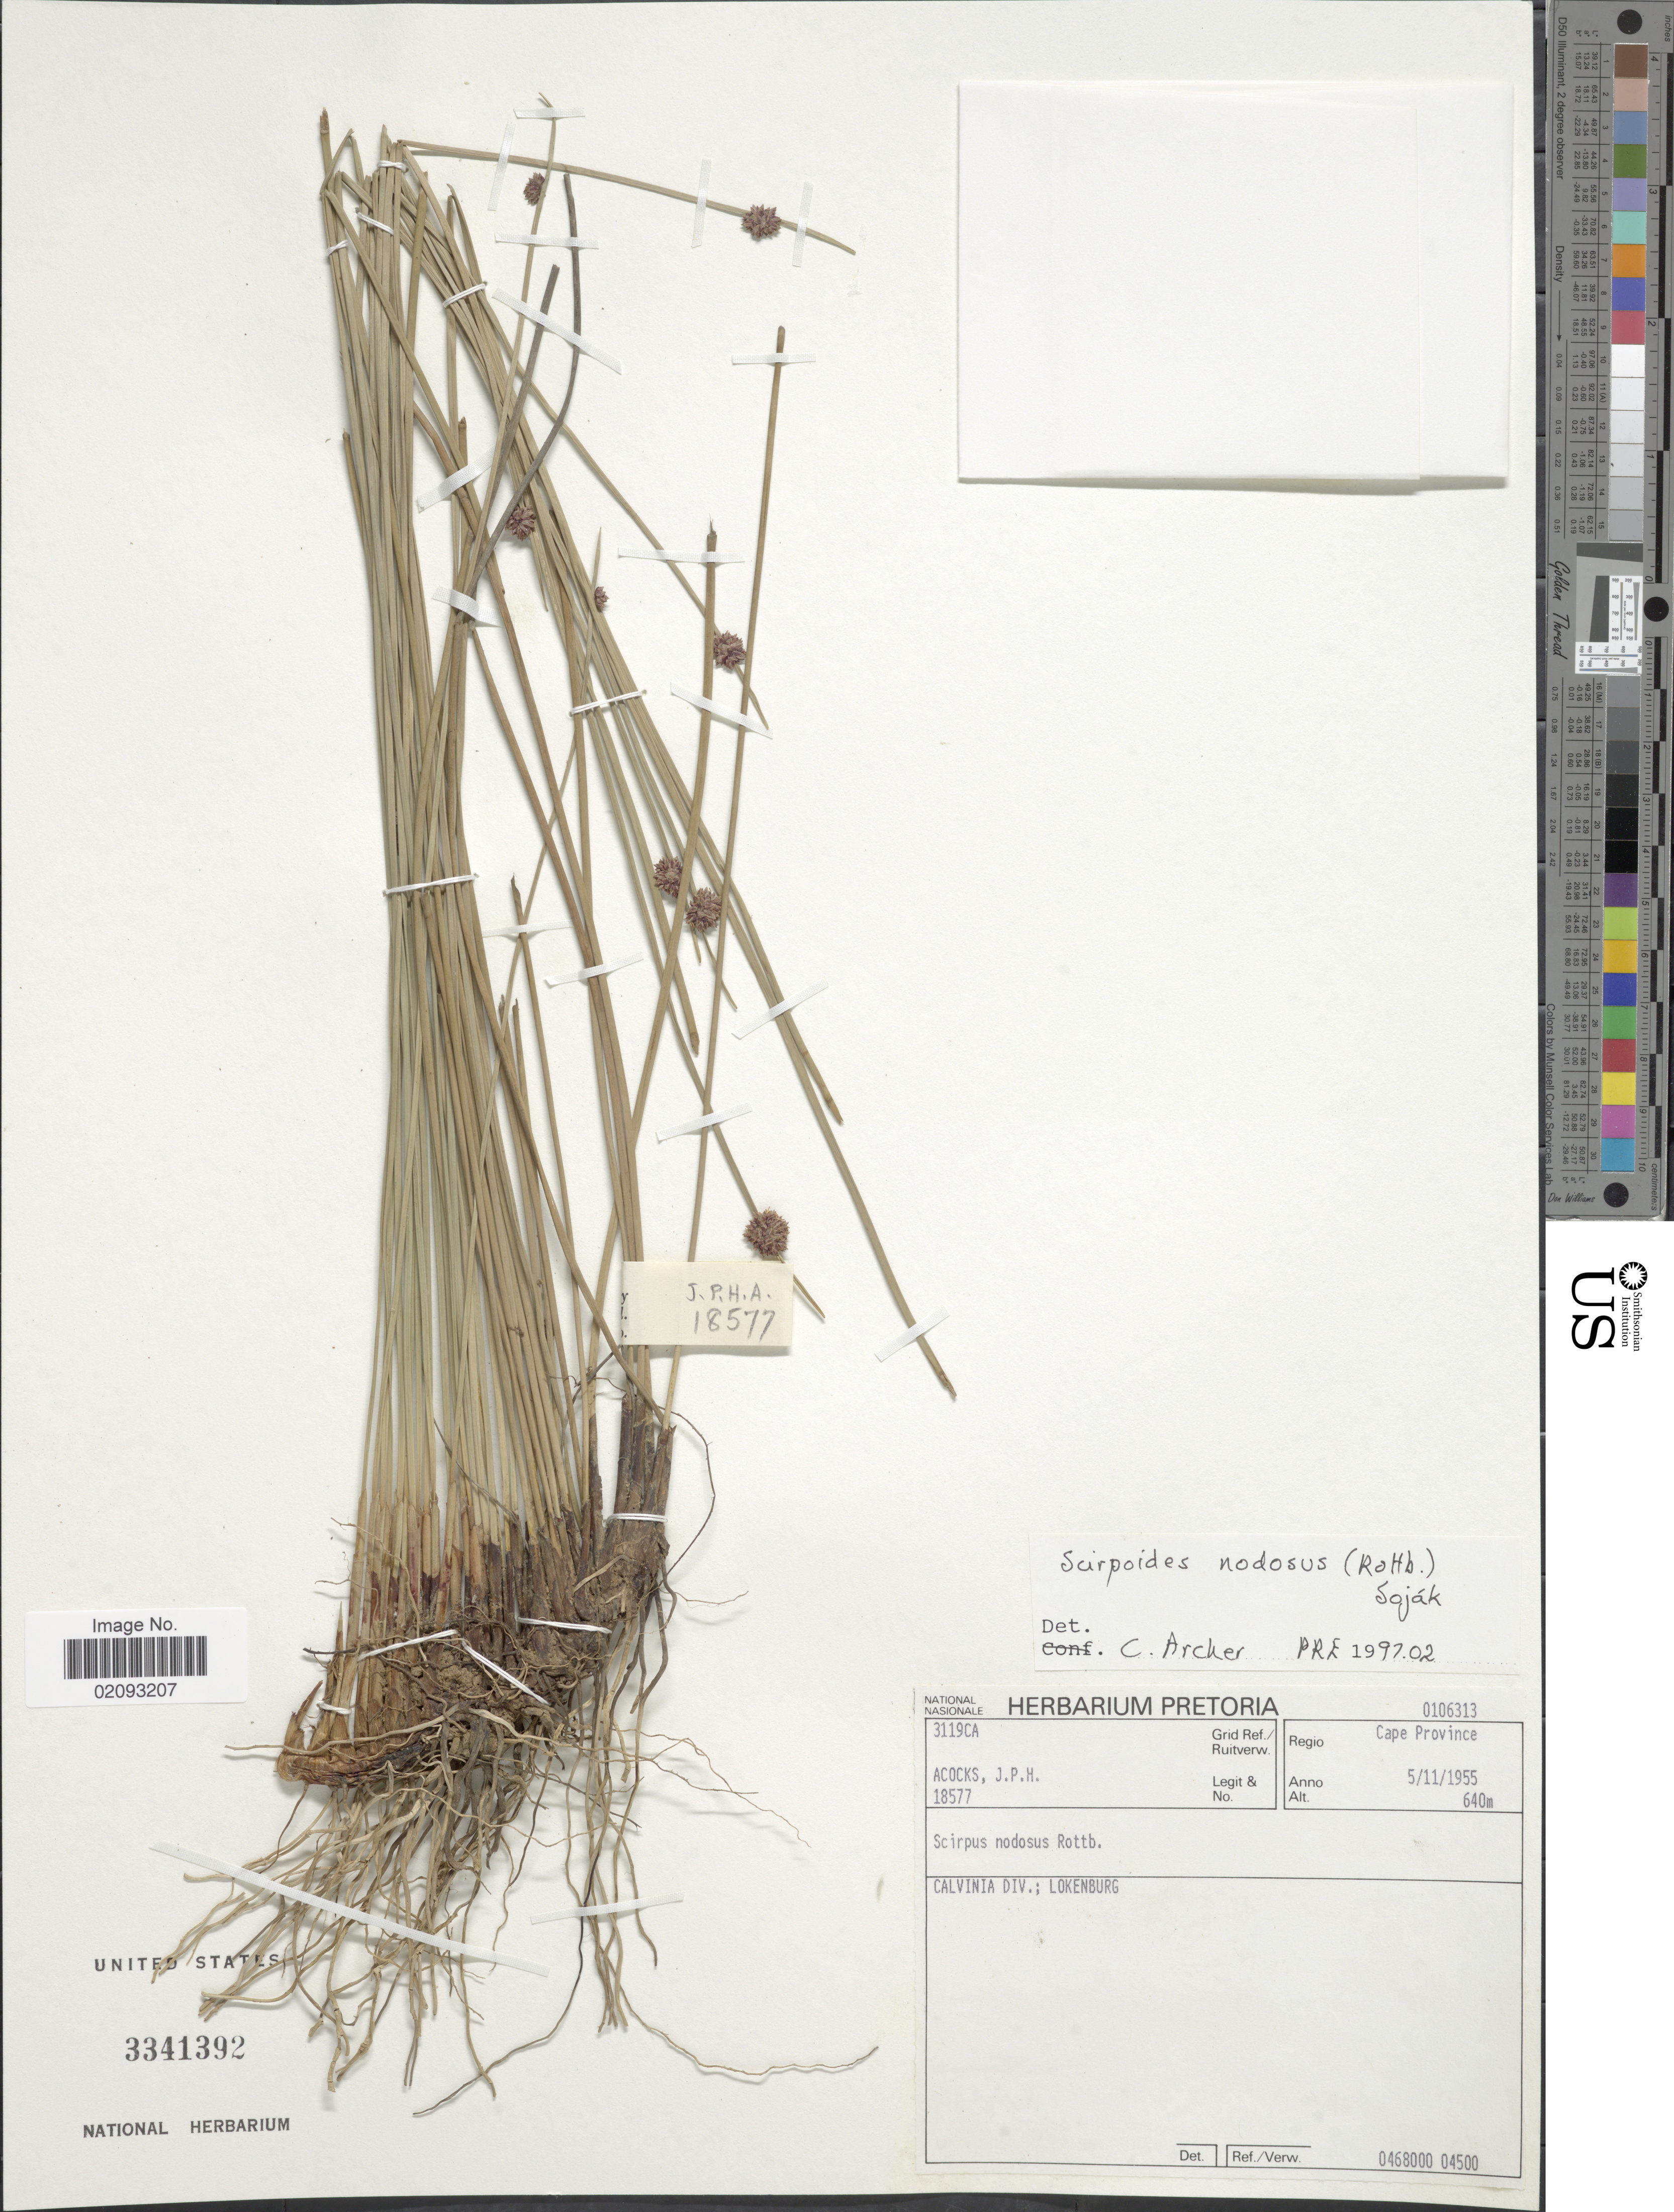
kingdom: Plantae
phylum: Tracheophyta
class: Liliopsida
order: Poales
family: Cyperaceae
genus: Ficinia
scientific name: Ficinia nodosa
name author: (Rottb.) Goetgh. et al.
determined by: Strong, M. T., (US), Smithsonian Institution - National Museum of Natural History (UNITED STATES)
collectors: J. P. Acocks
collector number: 18577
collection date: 1955-11-05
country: South Africa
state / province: Northern Cape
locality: Calvinia Div.: Lokenburrg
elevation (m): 640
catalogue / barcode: US 3341392